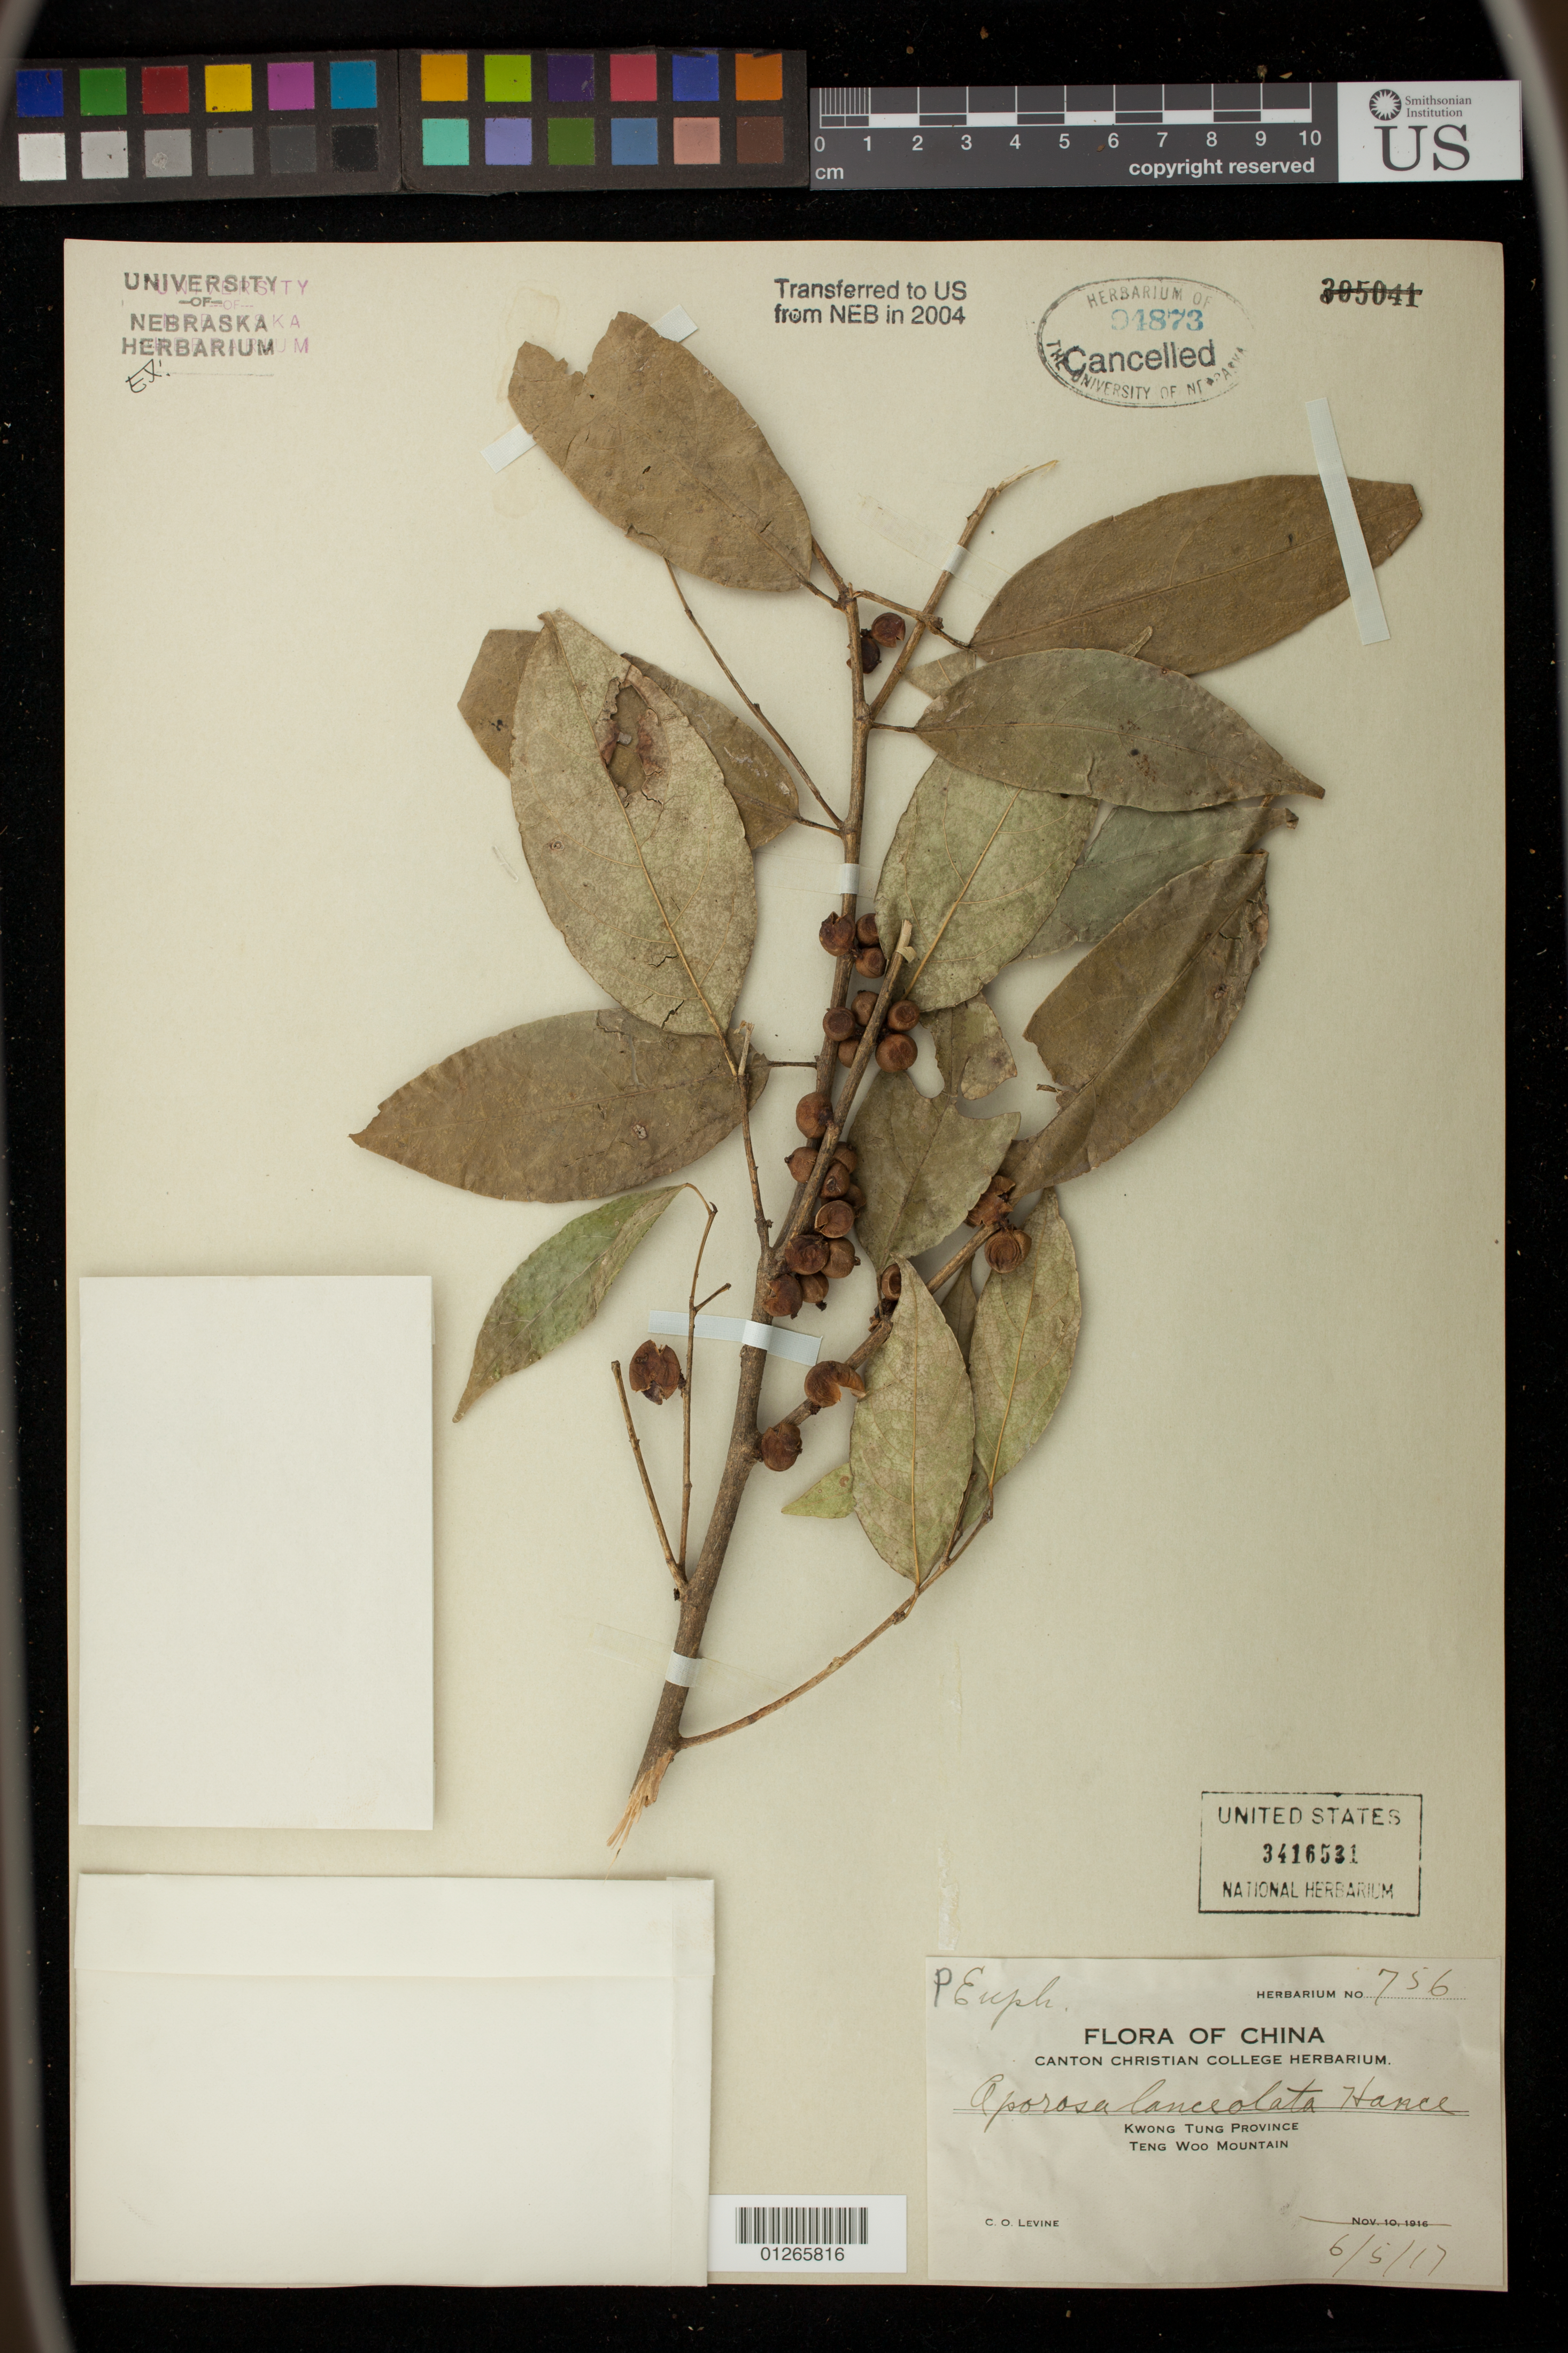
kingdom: Plantae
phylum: Tracheophyta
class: Magnoliopsida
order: Malpighiales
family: Phyllanthaceae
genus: Aporosa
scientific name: Aporosa lanceolata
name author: Müll. Arg.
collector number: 756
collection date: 1917-06-05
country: China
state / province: Guangdong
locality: Kwong Tung Province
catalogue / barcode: US 3416531